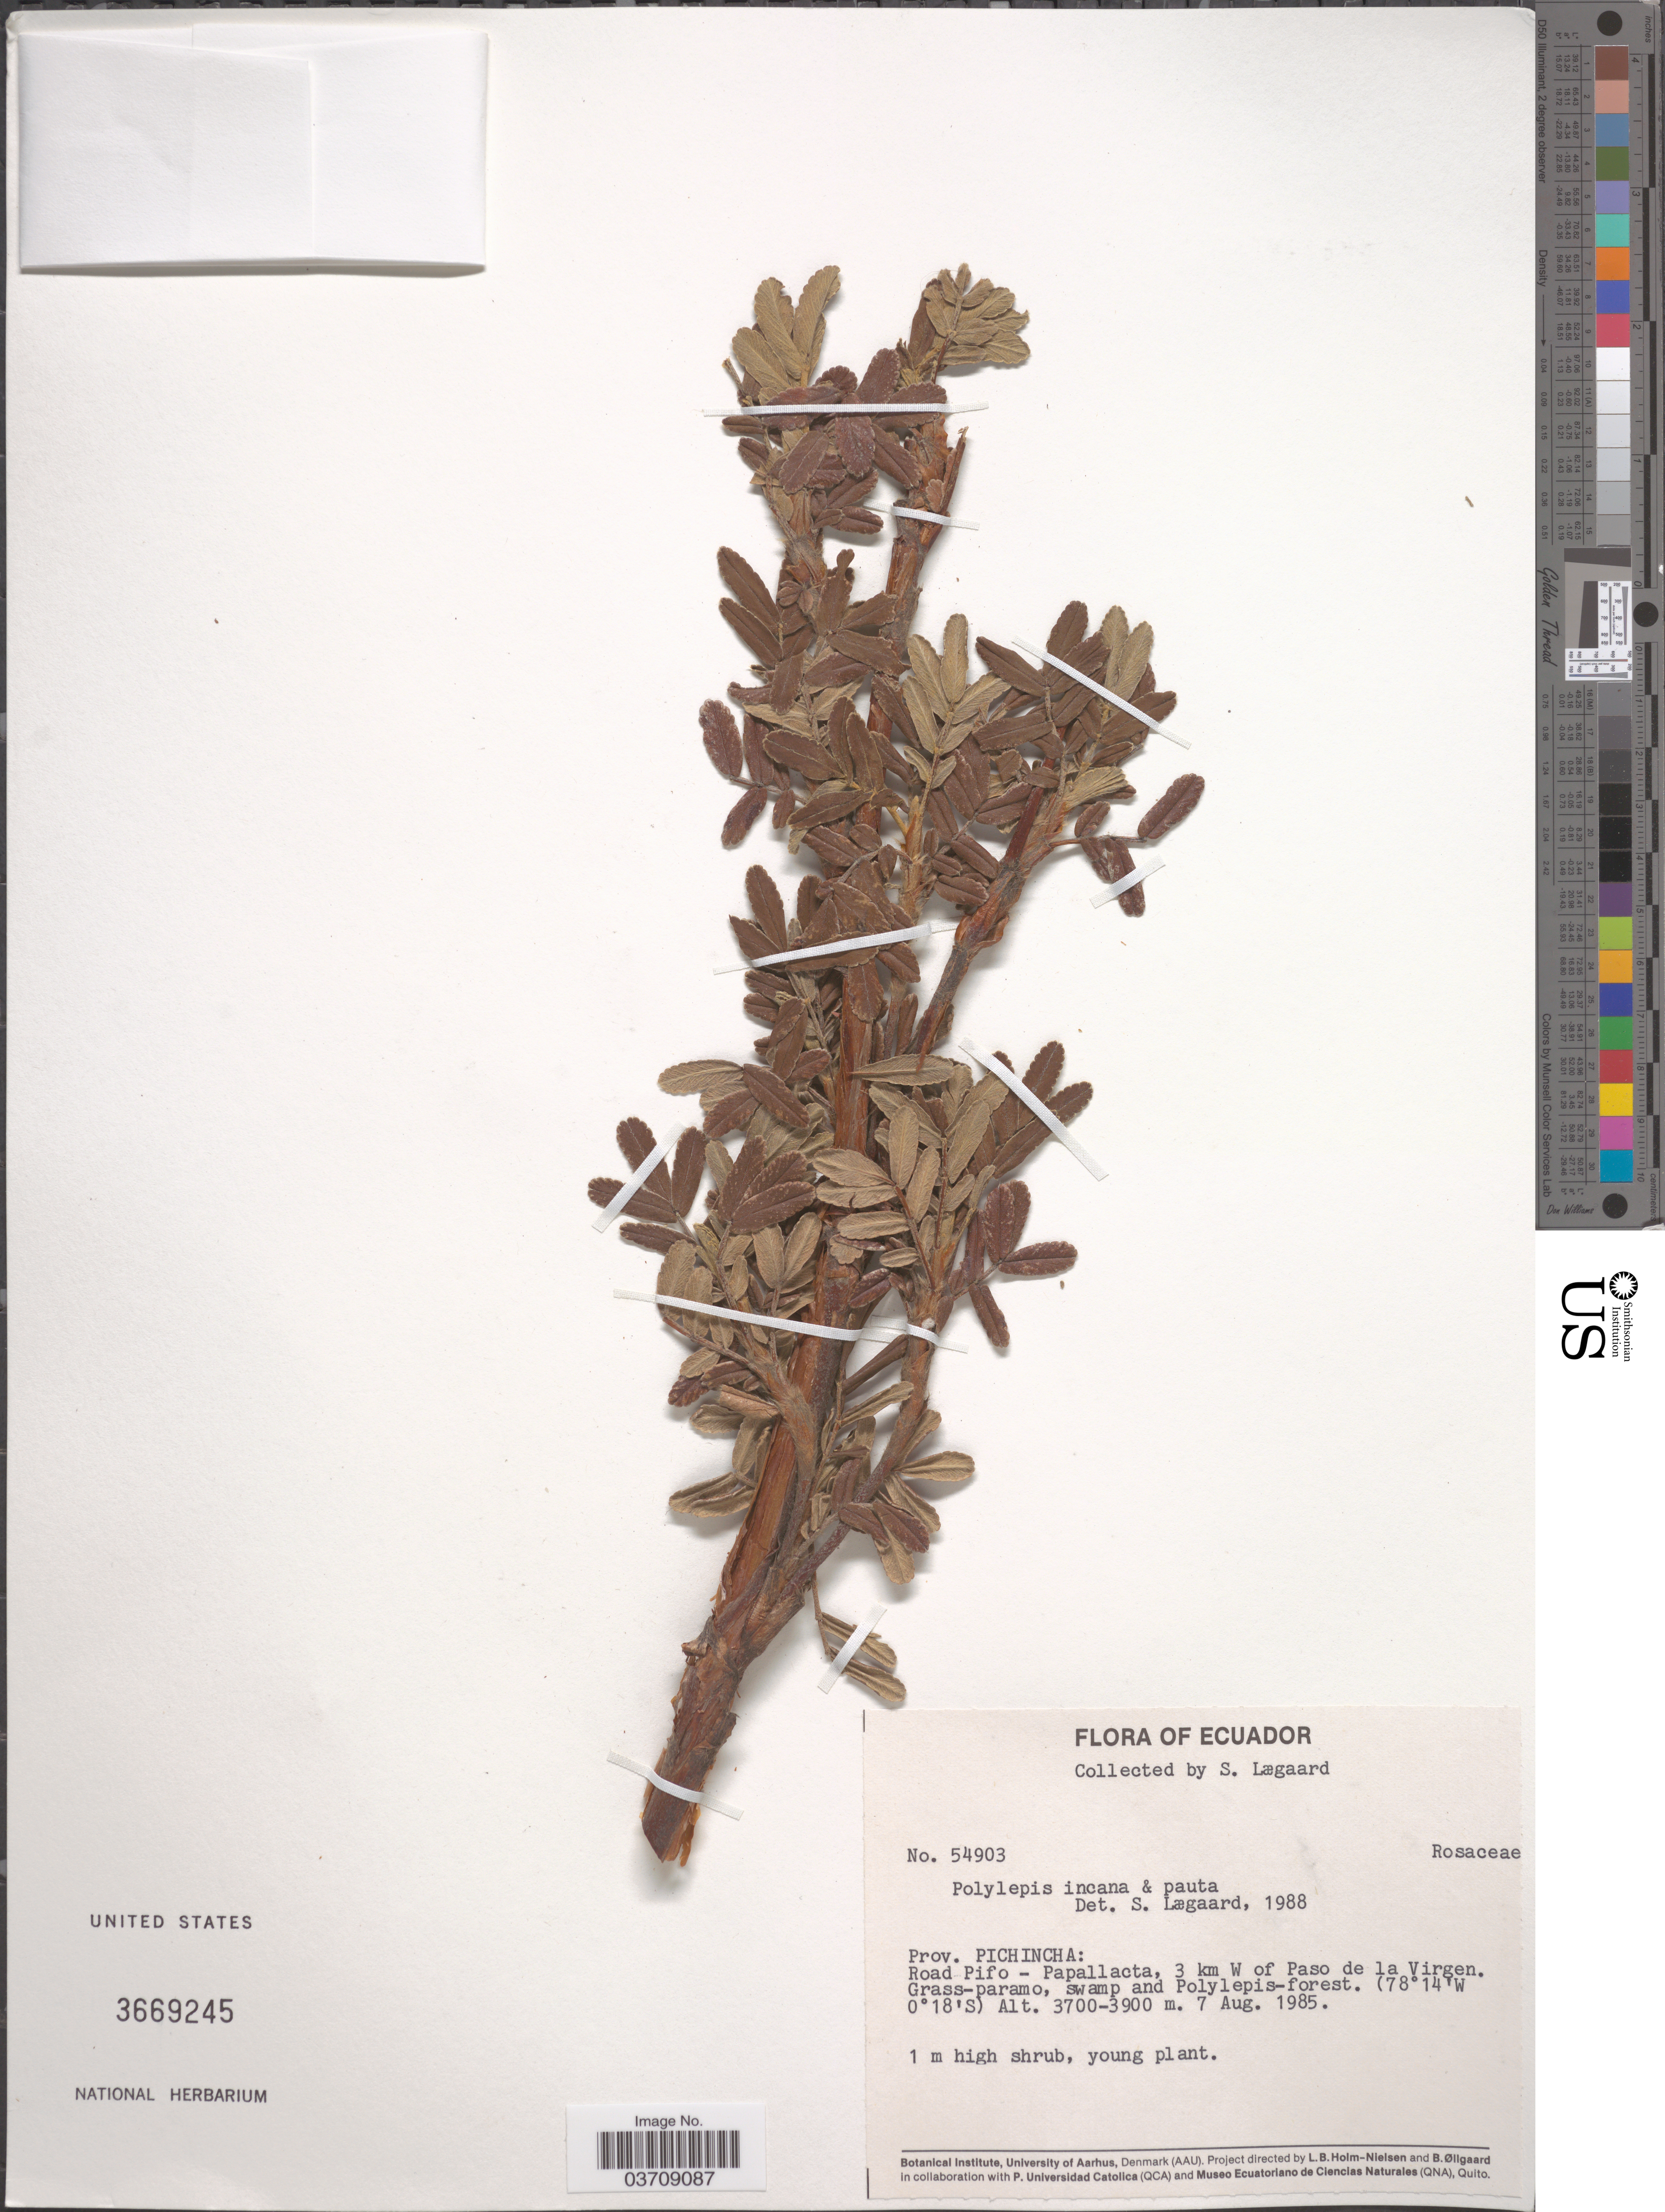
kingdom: Plantae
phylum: Tracheophyta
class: Magnoliopsida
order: Rosales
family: Rosaceae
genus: Polylepis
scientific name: Polylepis incana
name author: Kunth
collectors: S. Lægaard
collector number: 54903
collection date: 1985-08-07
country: Ecuador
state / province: Pichincha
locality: Road Pifo - Papallacta, 3 km W of Paso de la Virgen.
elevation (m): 3700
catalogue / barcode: US 3669245